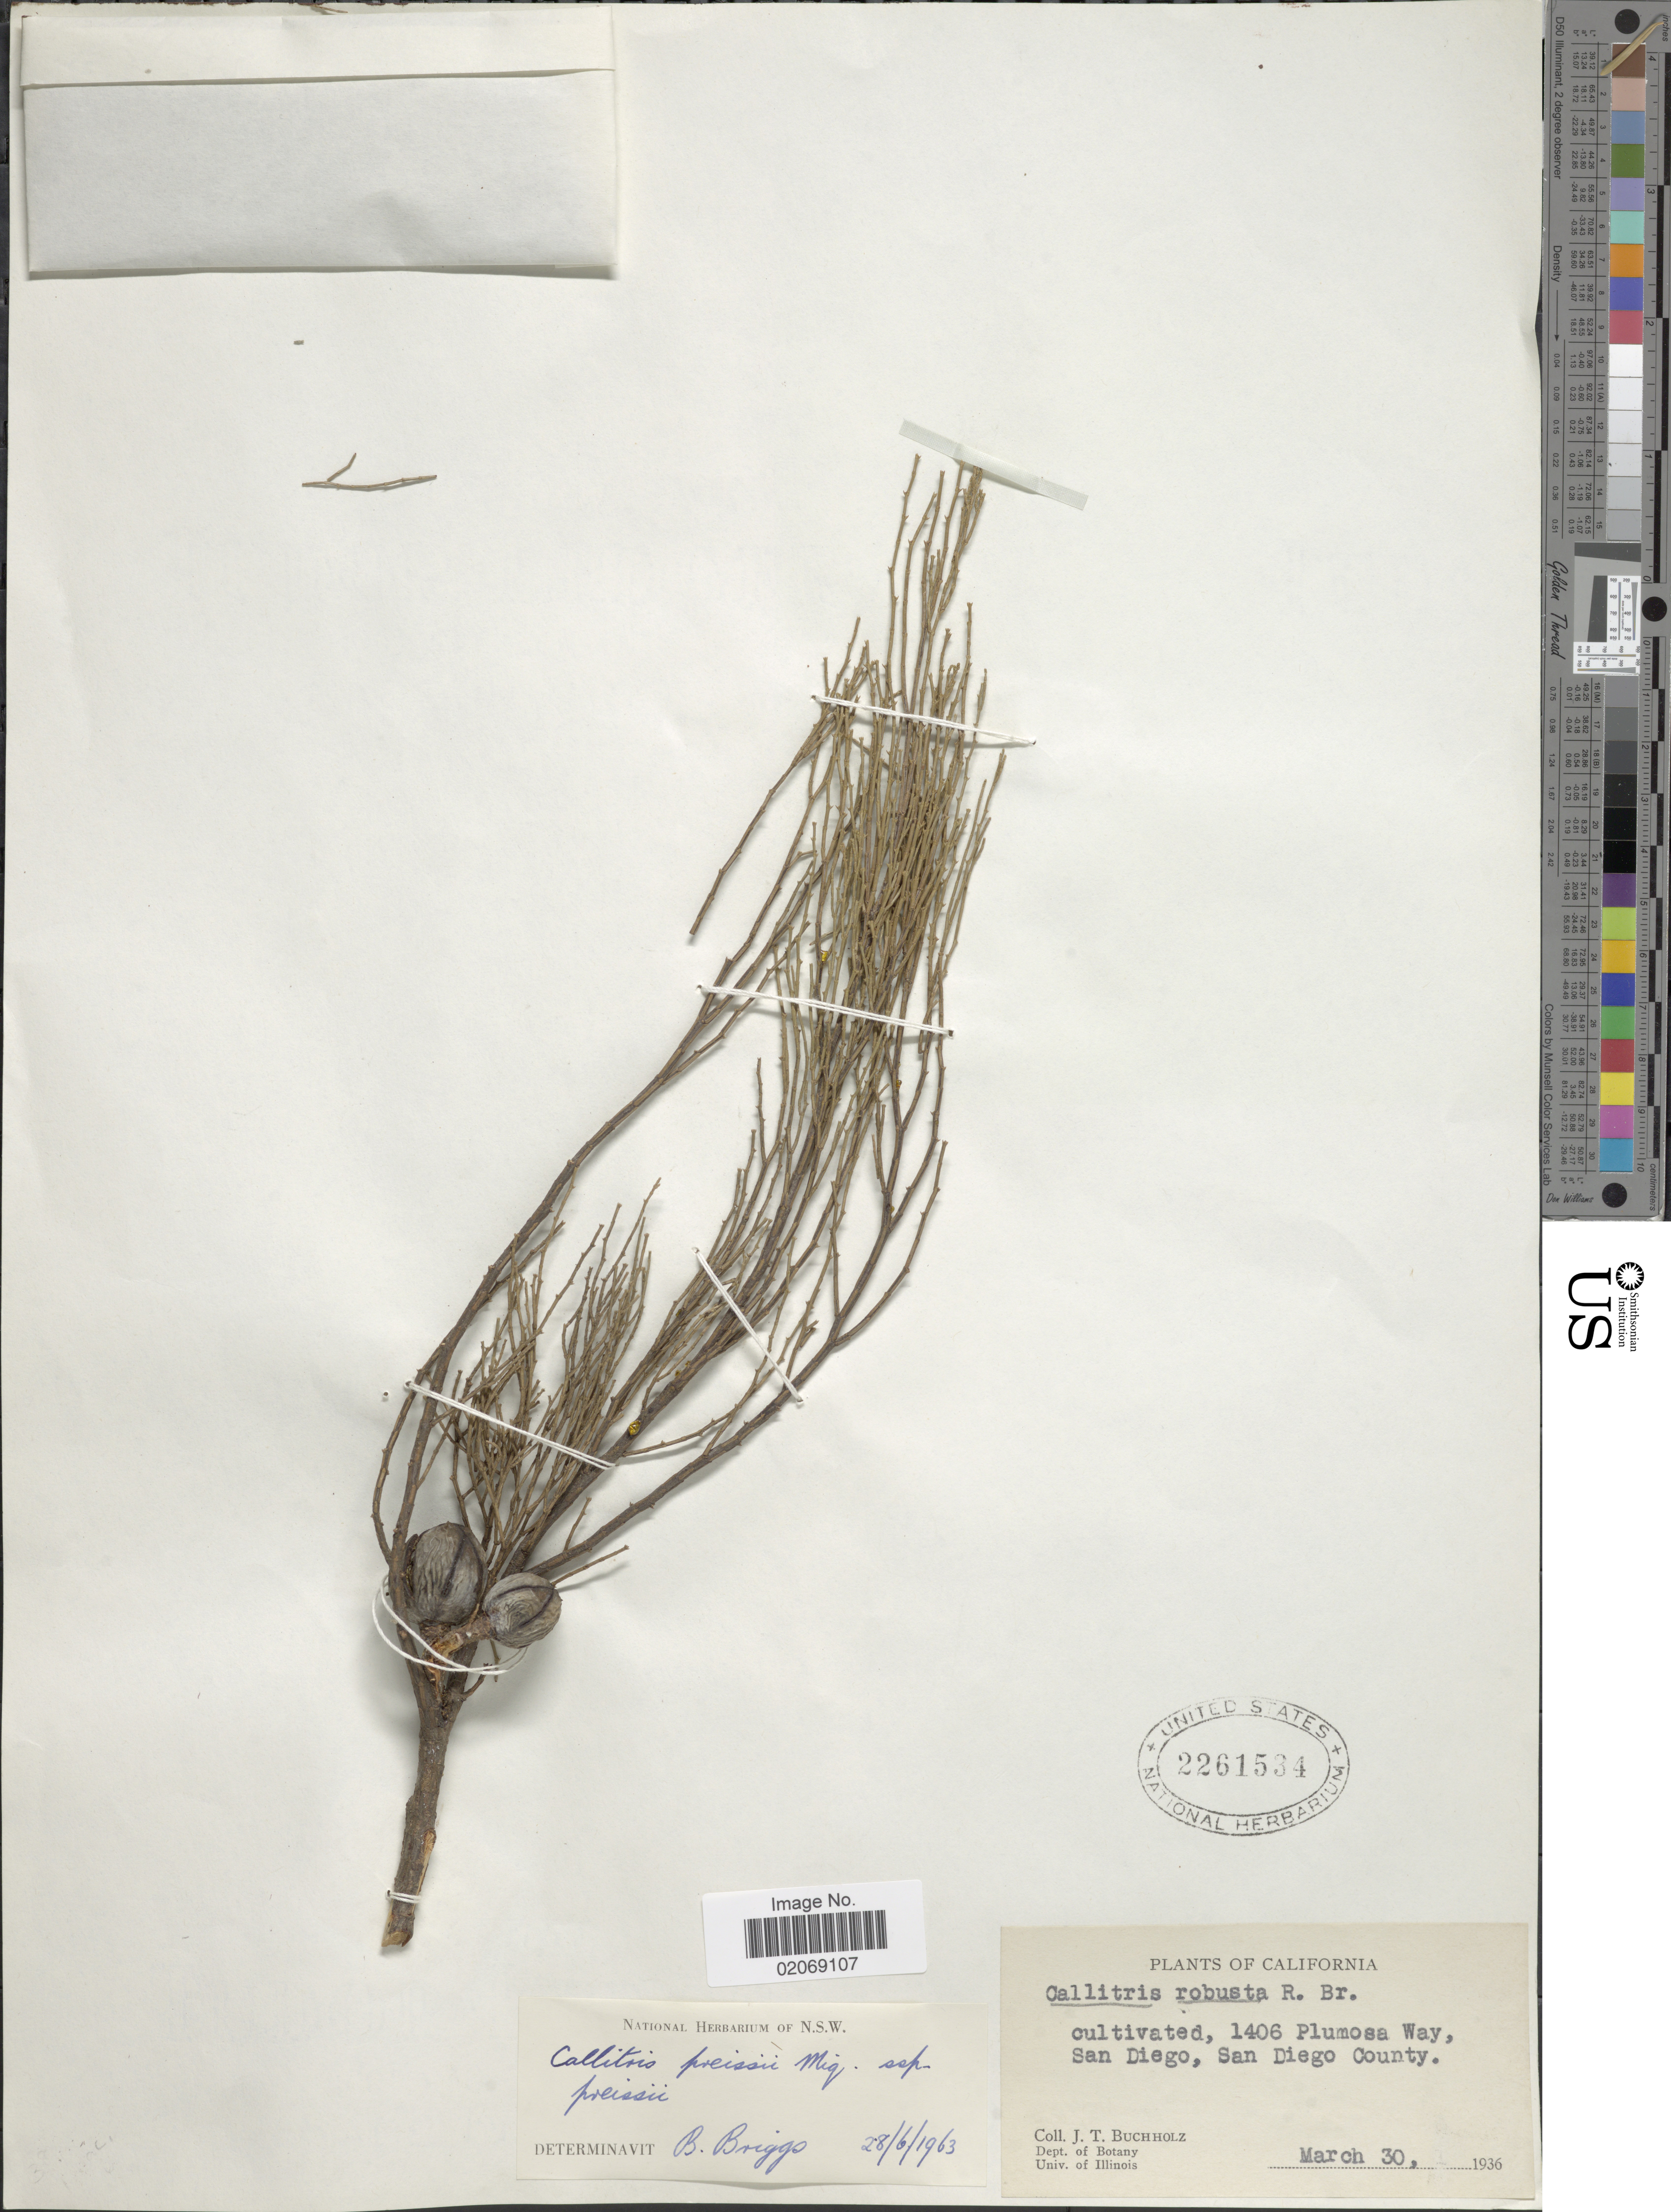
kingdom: Plantae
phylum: Tracheophyta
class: Pinopsida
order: Pinales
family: Cupressaceae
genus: Callitris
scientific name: Callitris preissii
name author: Miq.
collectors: J. T. Buchholz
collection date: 1936-03-30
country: United States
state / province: California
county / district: San Diego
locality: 1406 Plumosa Way, San Diego, San Diego County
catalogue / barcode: US 2261534